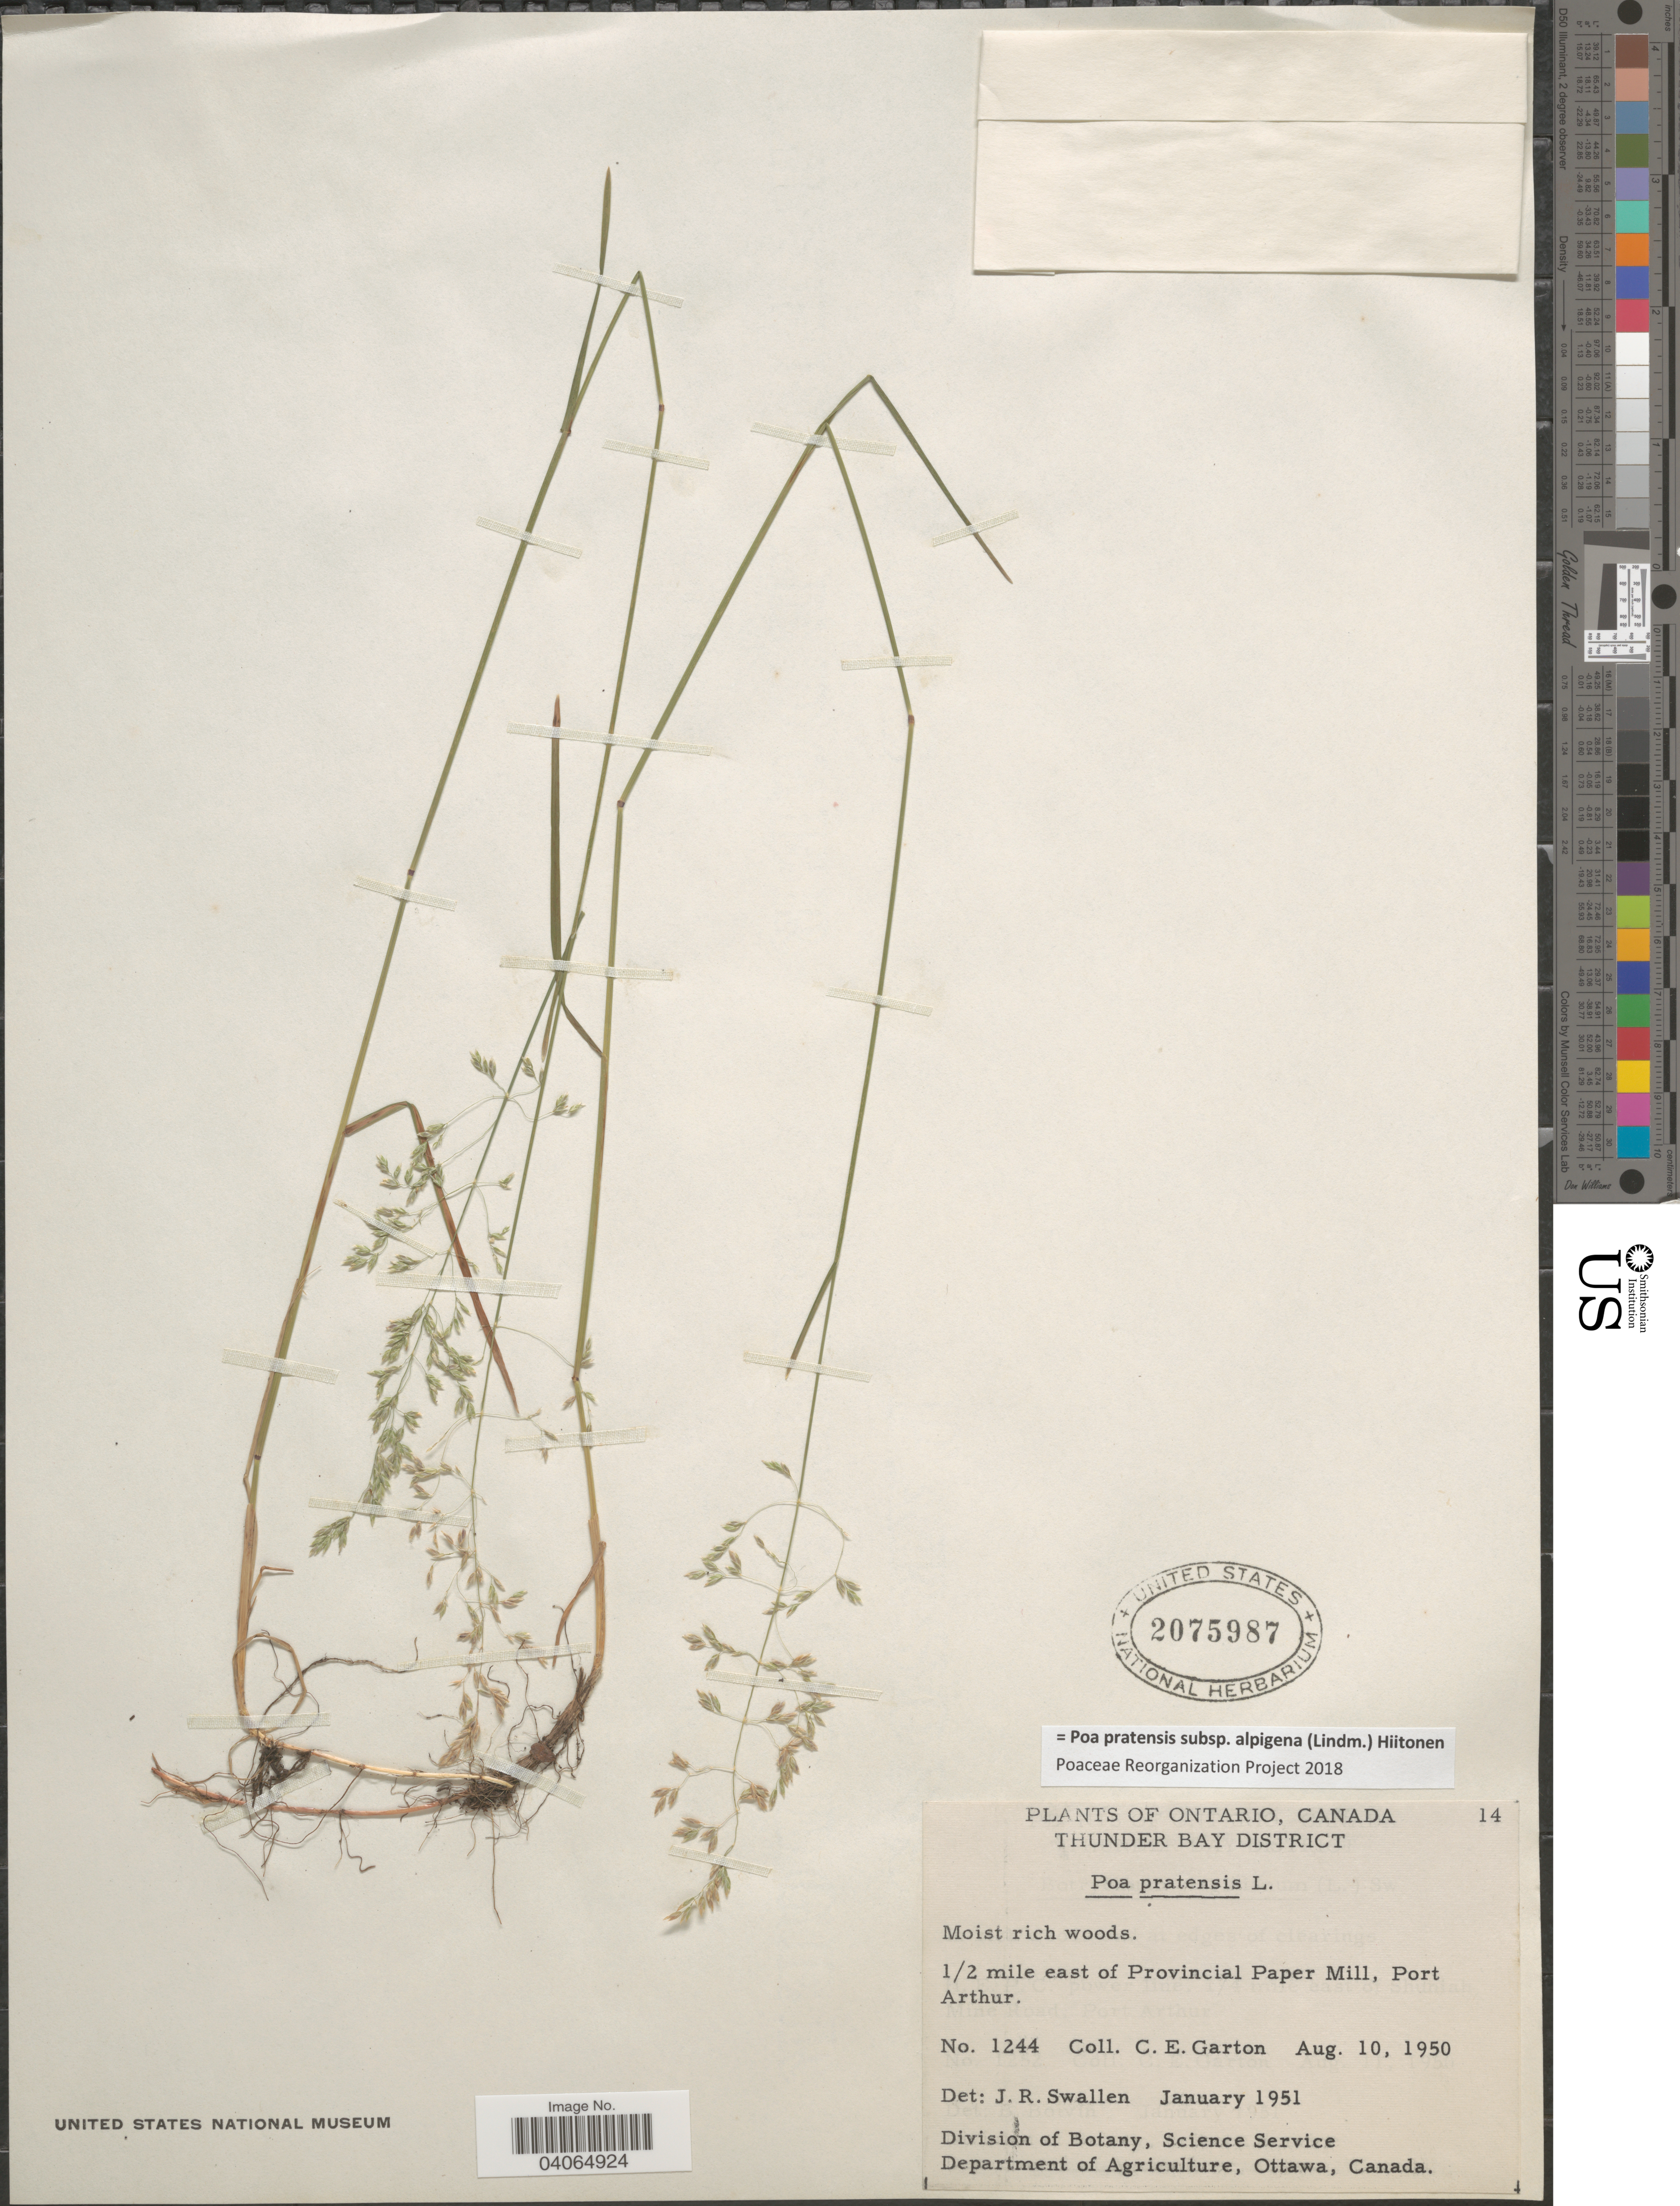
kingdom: Plantae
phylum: Tracheophyta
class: Liliopsida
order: Poales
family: Poaceae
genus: Poa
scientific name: Poa pratensis subsp. alpigena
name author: (Lindm.) Hiitonen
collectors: C. E. Garton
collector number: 1244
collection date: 1950-08-10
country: Canada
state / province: Ontario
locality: Thunder Bay District. 1/2 mile east of Provincial Paper Mill, Port Arthur.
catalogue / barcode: US 2075987